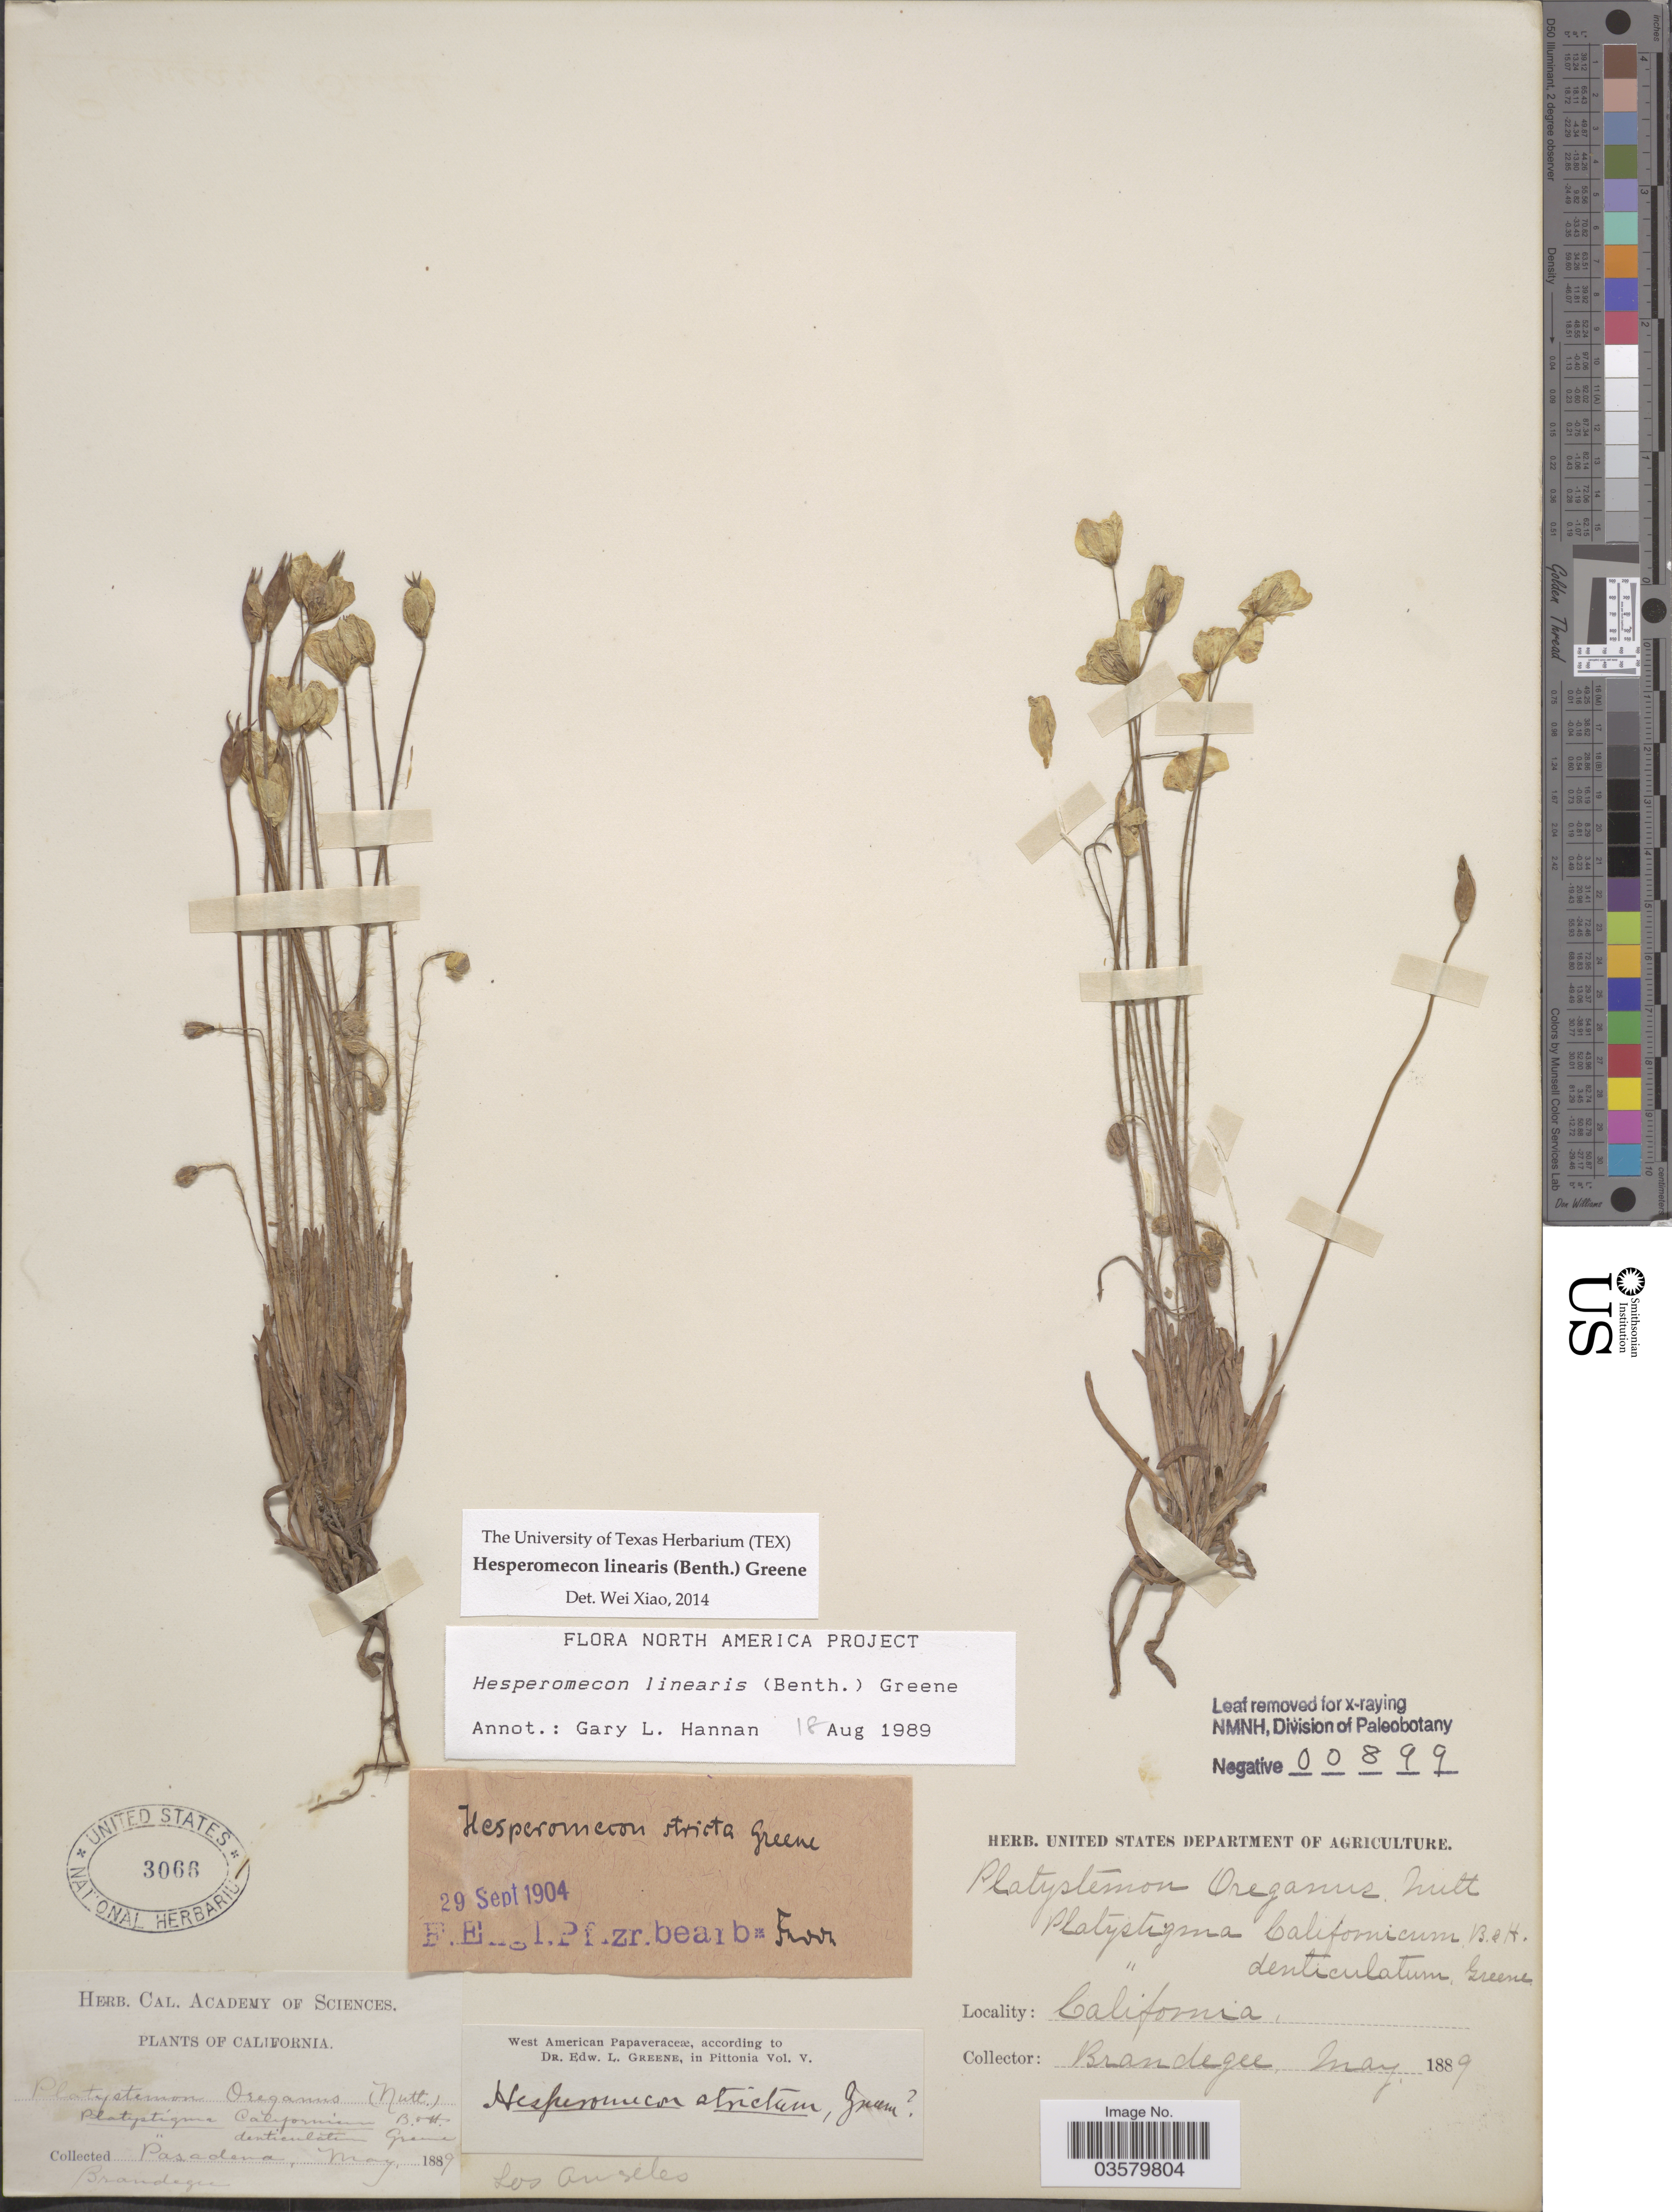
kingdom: Plantae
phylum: Tracheophyta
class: Magnoliopsida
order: Ranunculales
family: Papaveraceae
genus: Platystigma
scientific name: Platystigma lineare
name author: Benth.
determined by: Strong, M. T., (US), Smithsonian Institution - National Museum of Natural History (UNITED STATES)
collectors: -- Brandegee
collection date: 1889-05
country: United States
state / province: California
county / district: Los Angeles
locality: Pasadena, Los Angeles.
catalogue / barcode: US 3066